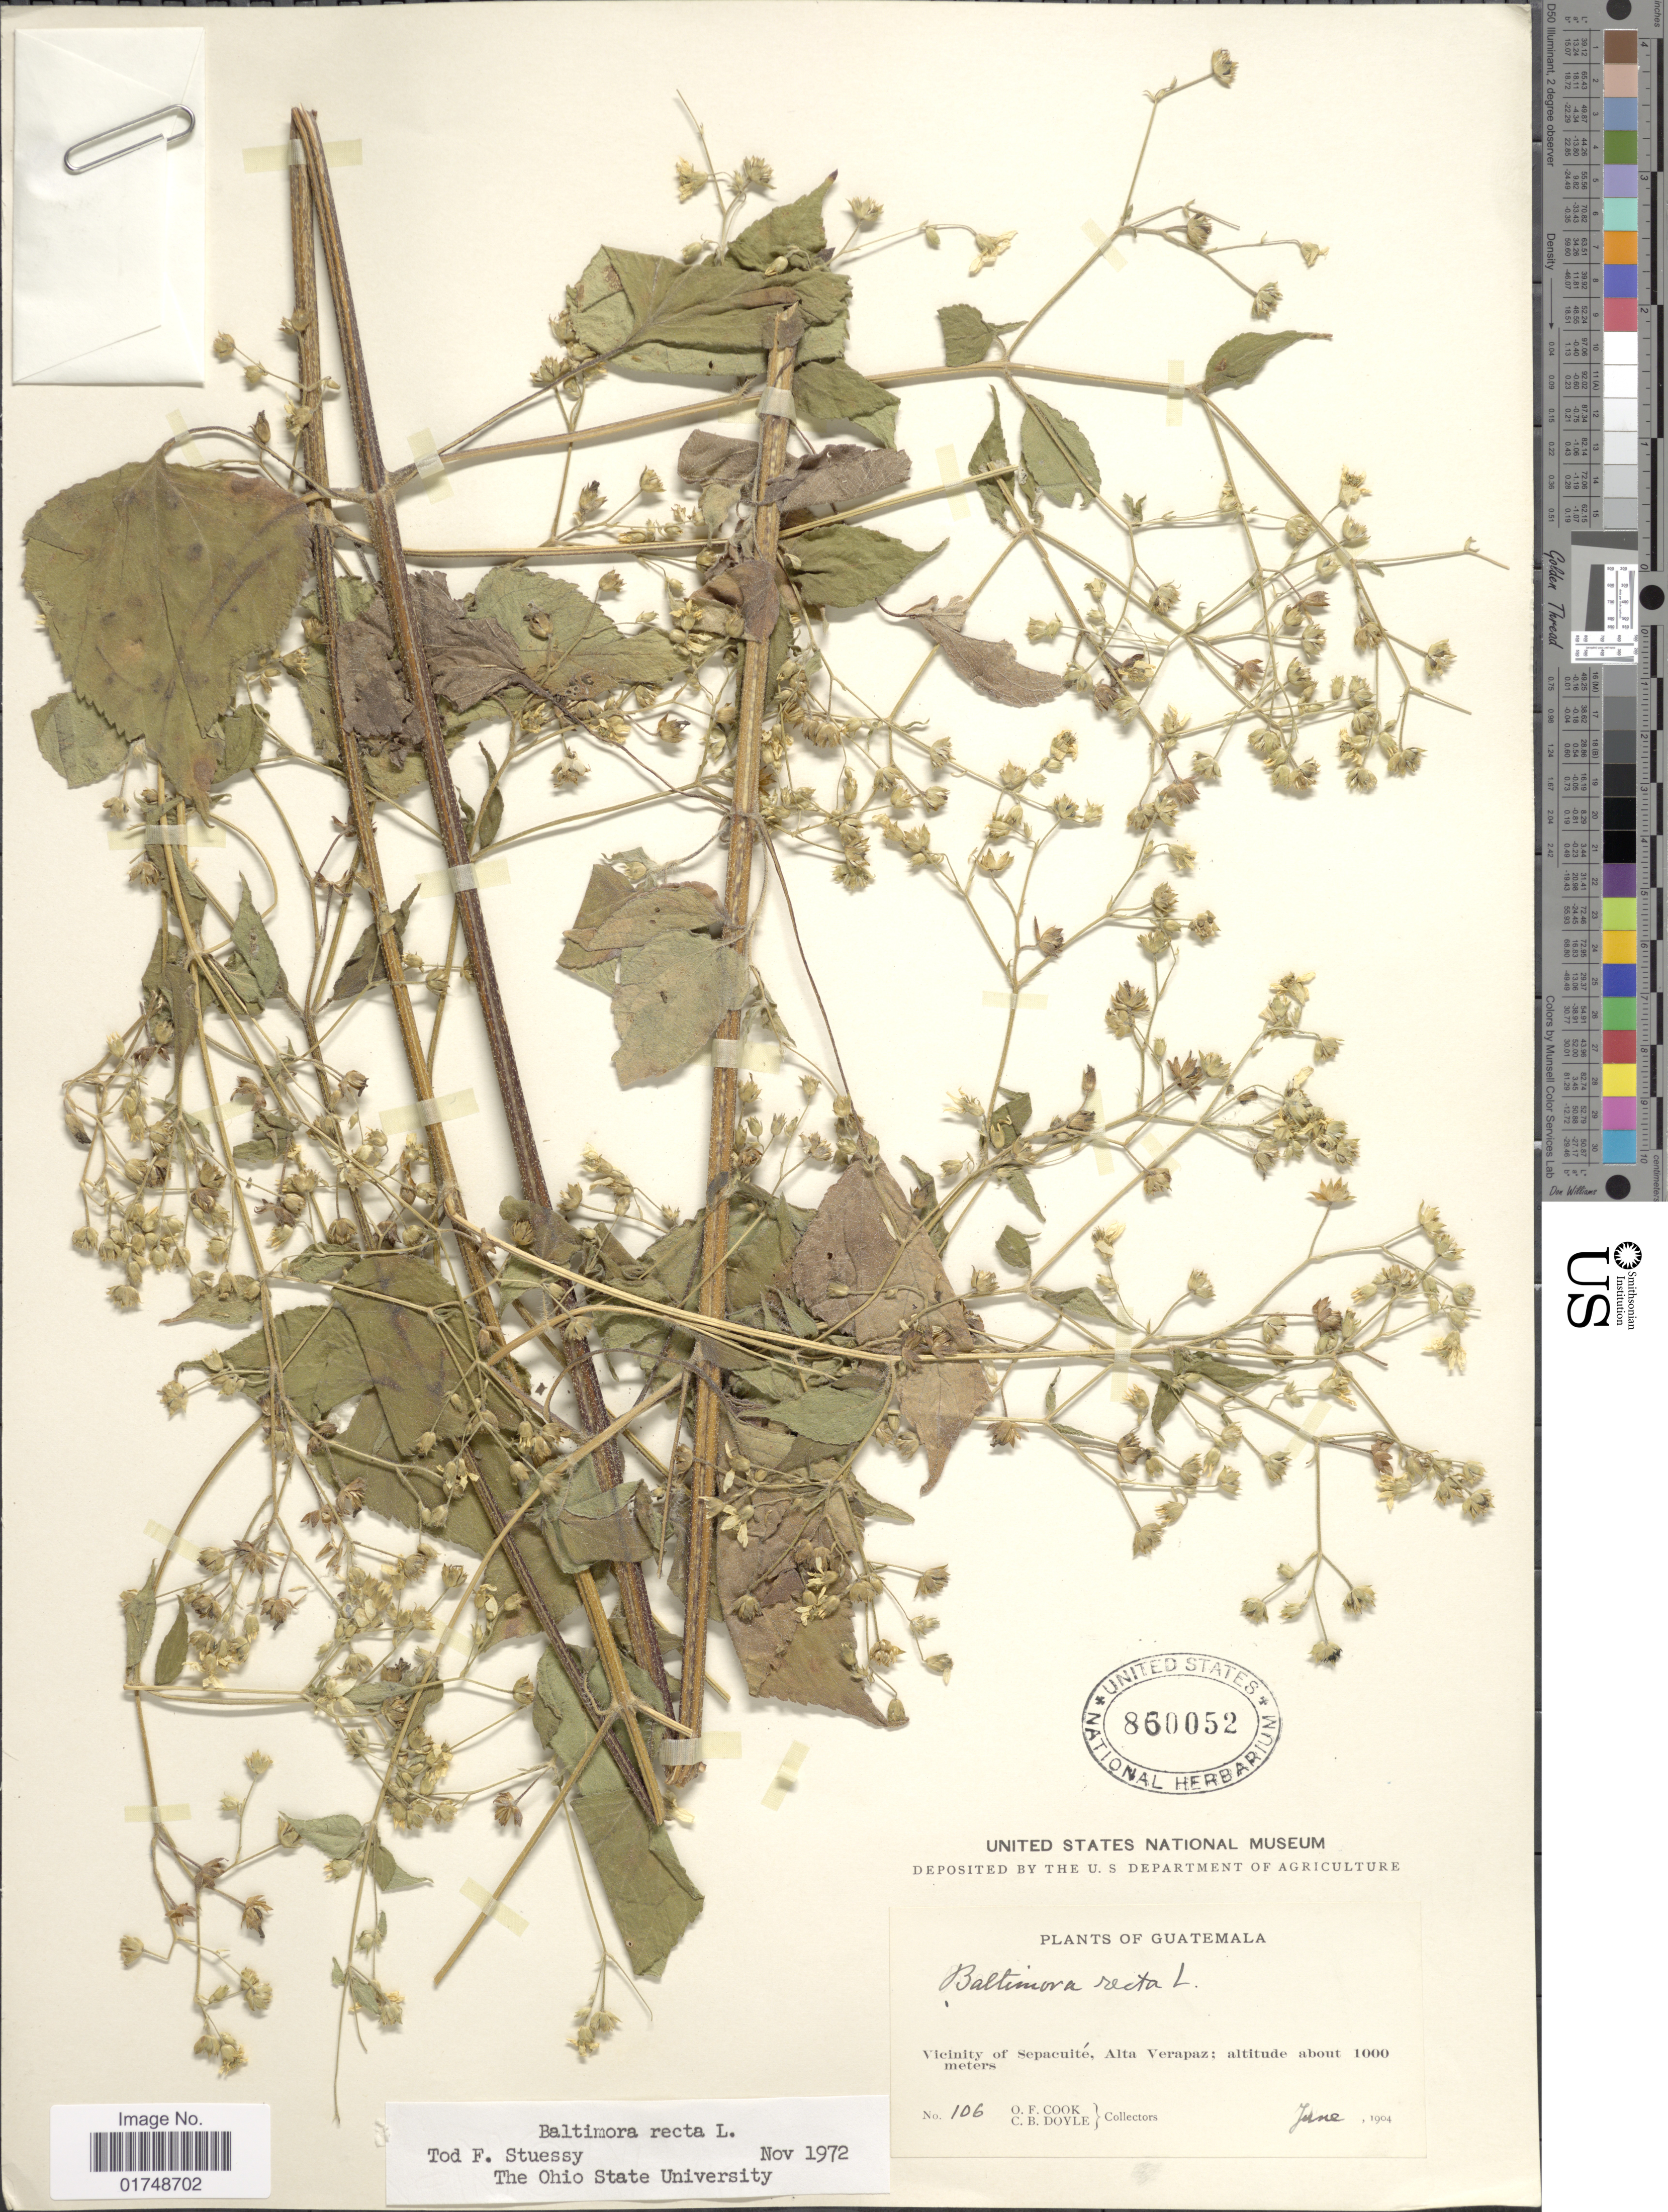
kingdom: Plantae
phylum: Tracheophyta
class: Magnoliopsida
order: Asterales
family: Asteraceae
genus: Baltimora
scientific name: Baltimora recta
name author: L.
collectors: O. F. Cook & C. Doyle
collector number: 106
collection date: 1904-06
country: Guatemala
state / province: Alta Verapaz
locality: Vicinity of Sepacuite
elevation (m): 1000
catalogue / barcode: US 860052